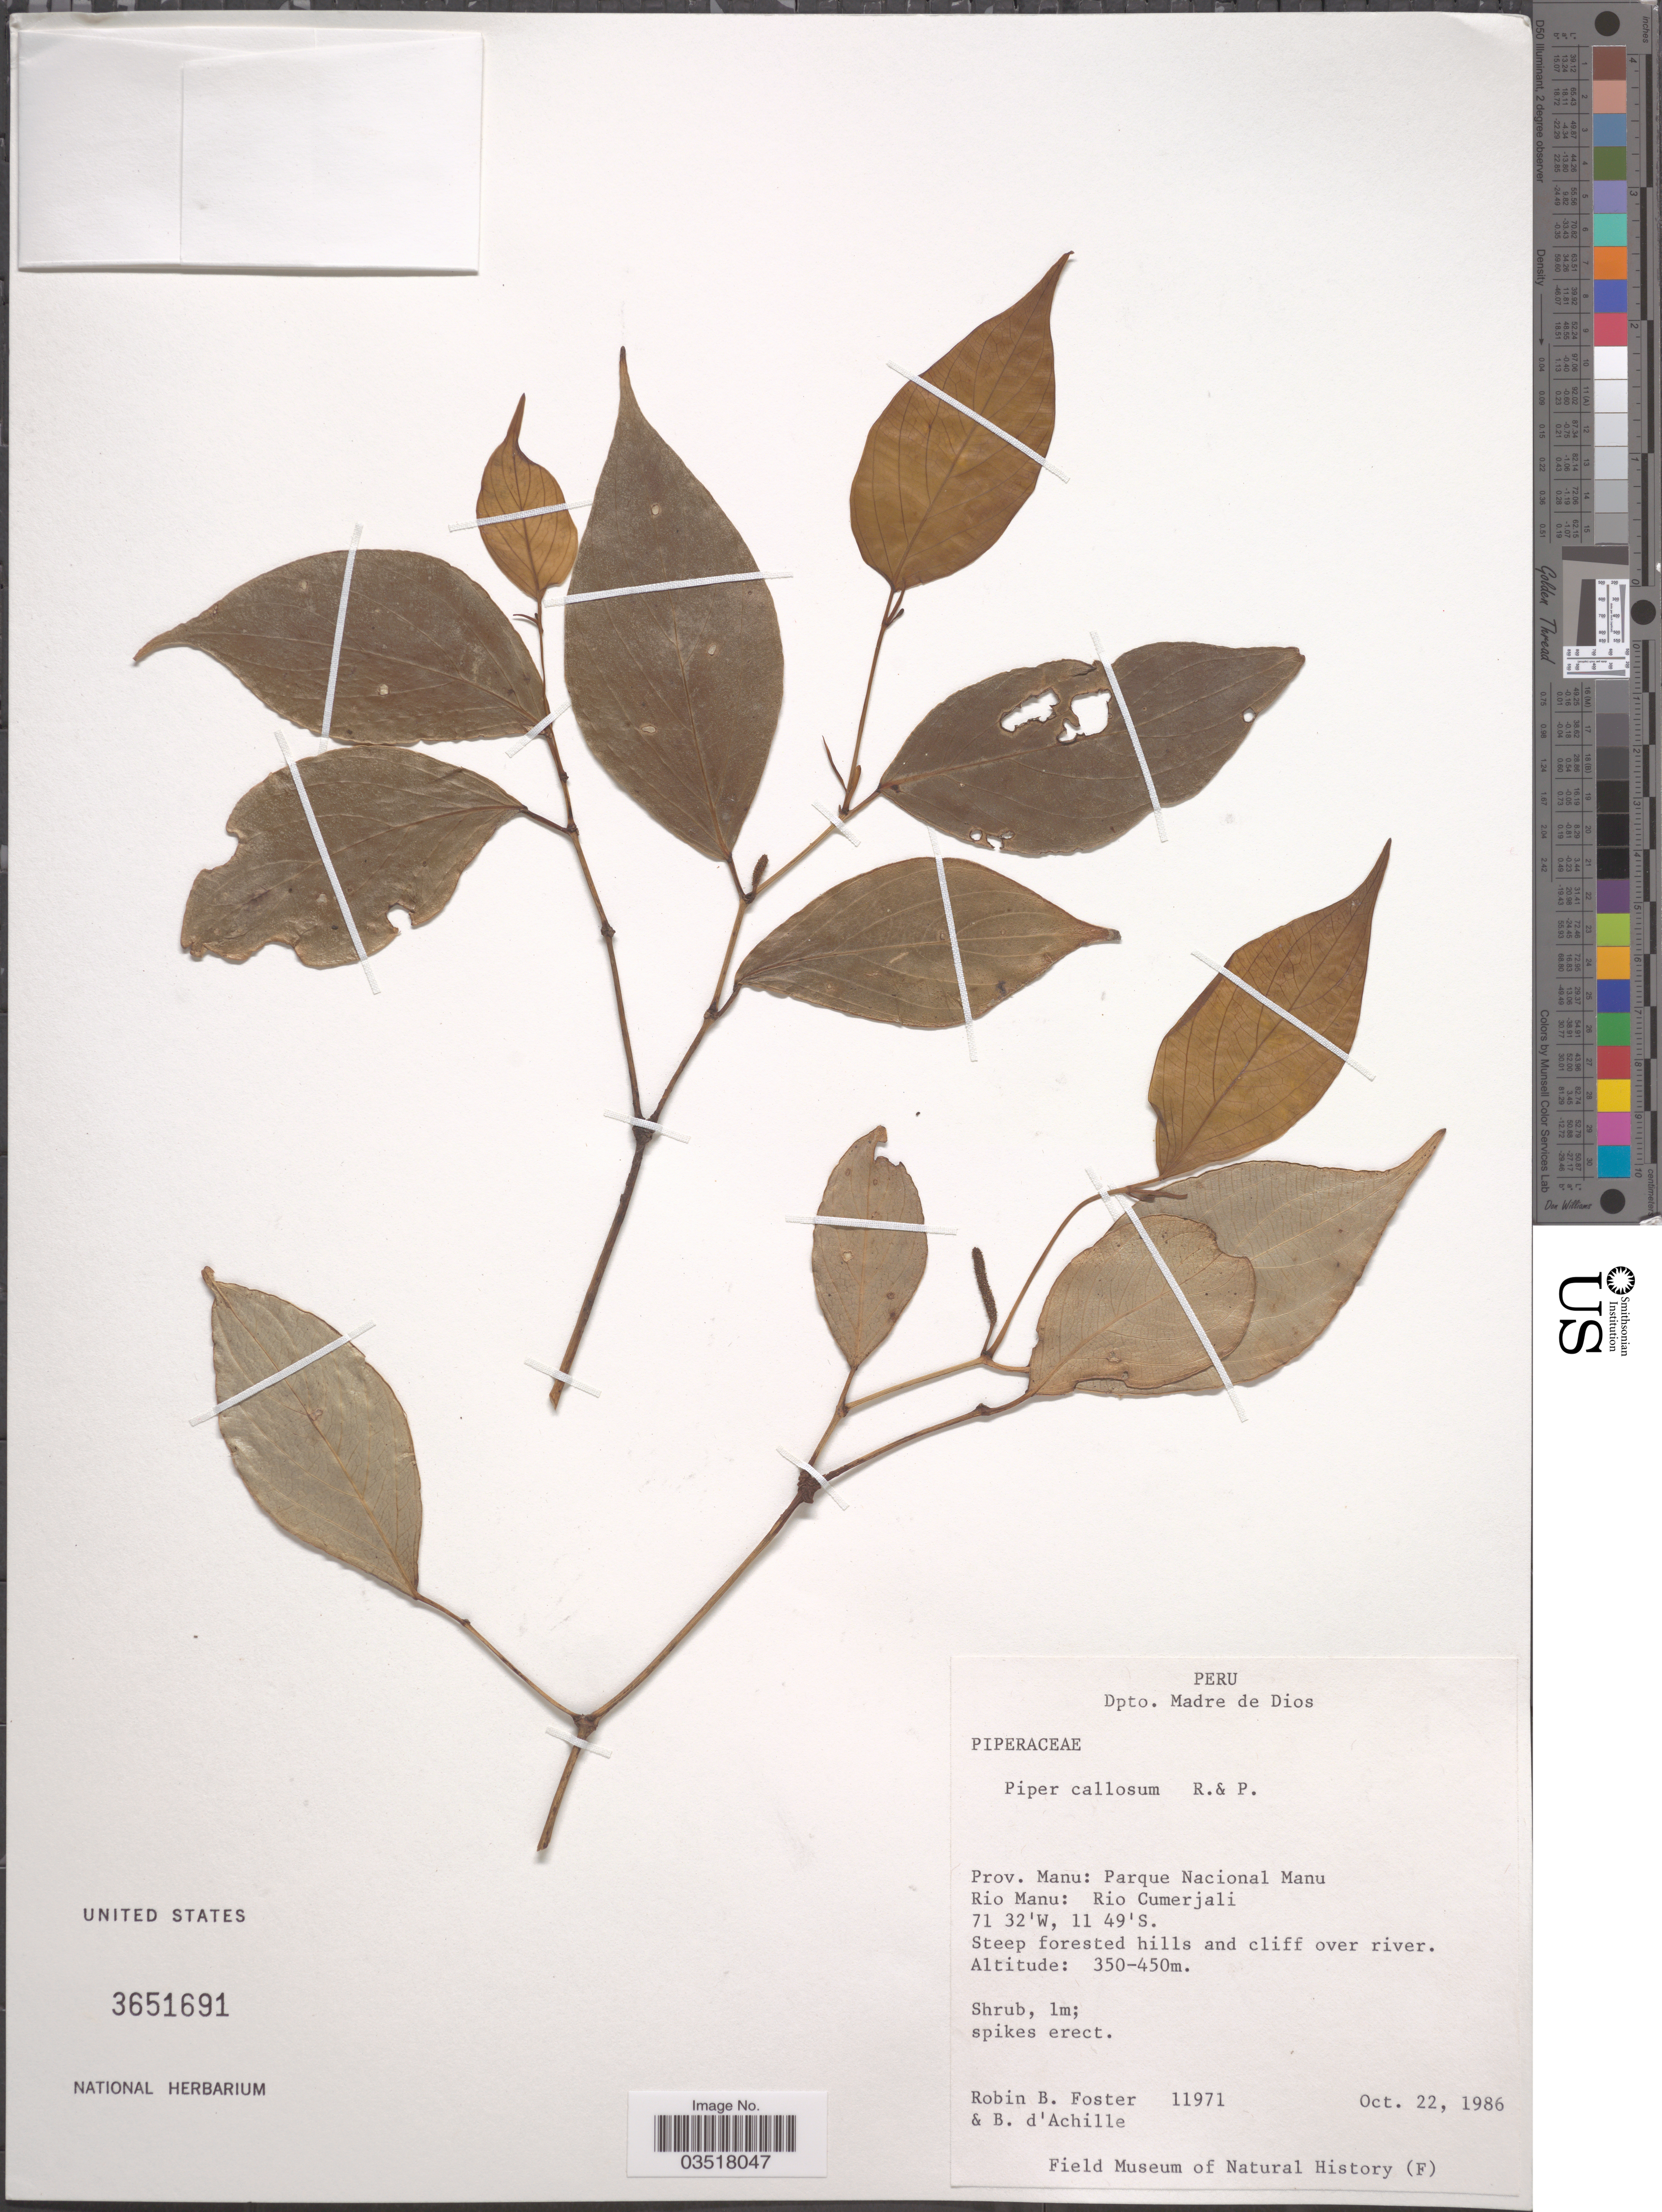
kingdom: Plantae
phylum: Tracheophyta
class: Magnoliopsida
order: Piperales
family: Piperaceae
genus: Piper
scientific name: Piper callosum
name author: Ruiz & Pav.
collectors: R. B. Foster & B. d'Achille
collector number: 11971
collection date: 1986-10-22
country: Peru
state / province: Madre de Dios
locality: Dpto. Madre de Dios. Prov. Manu: Parque Nacional Manu. Rio Manu: Rio Cumerjali.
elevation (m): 350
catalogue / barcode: US 3651691